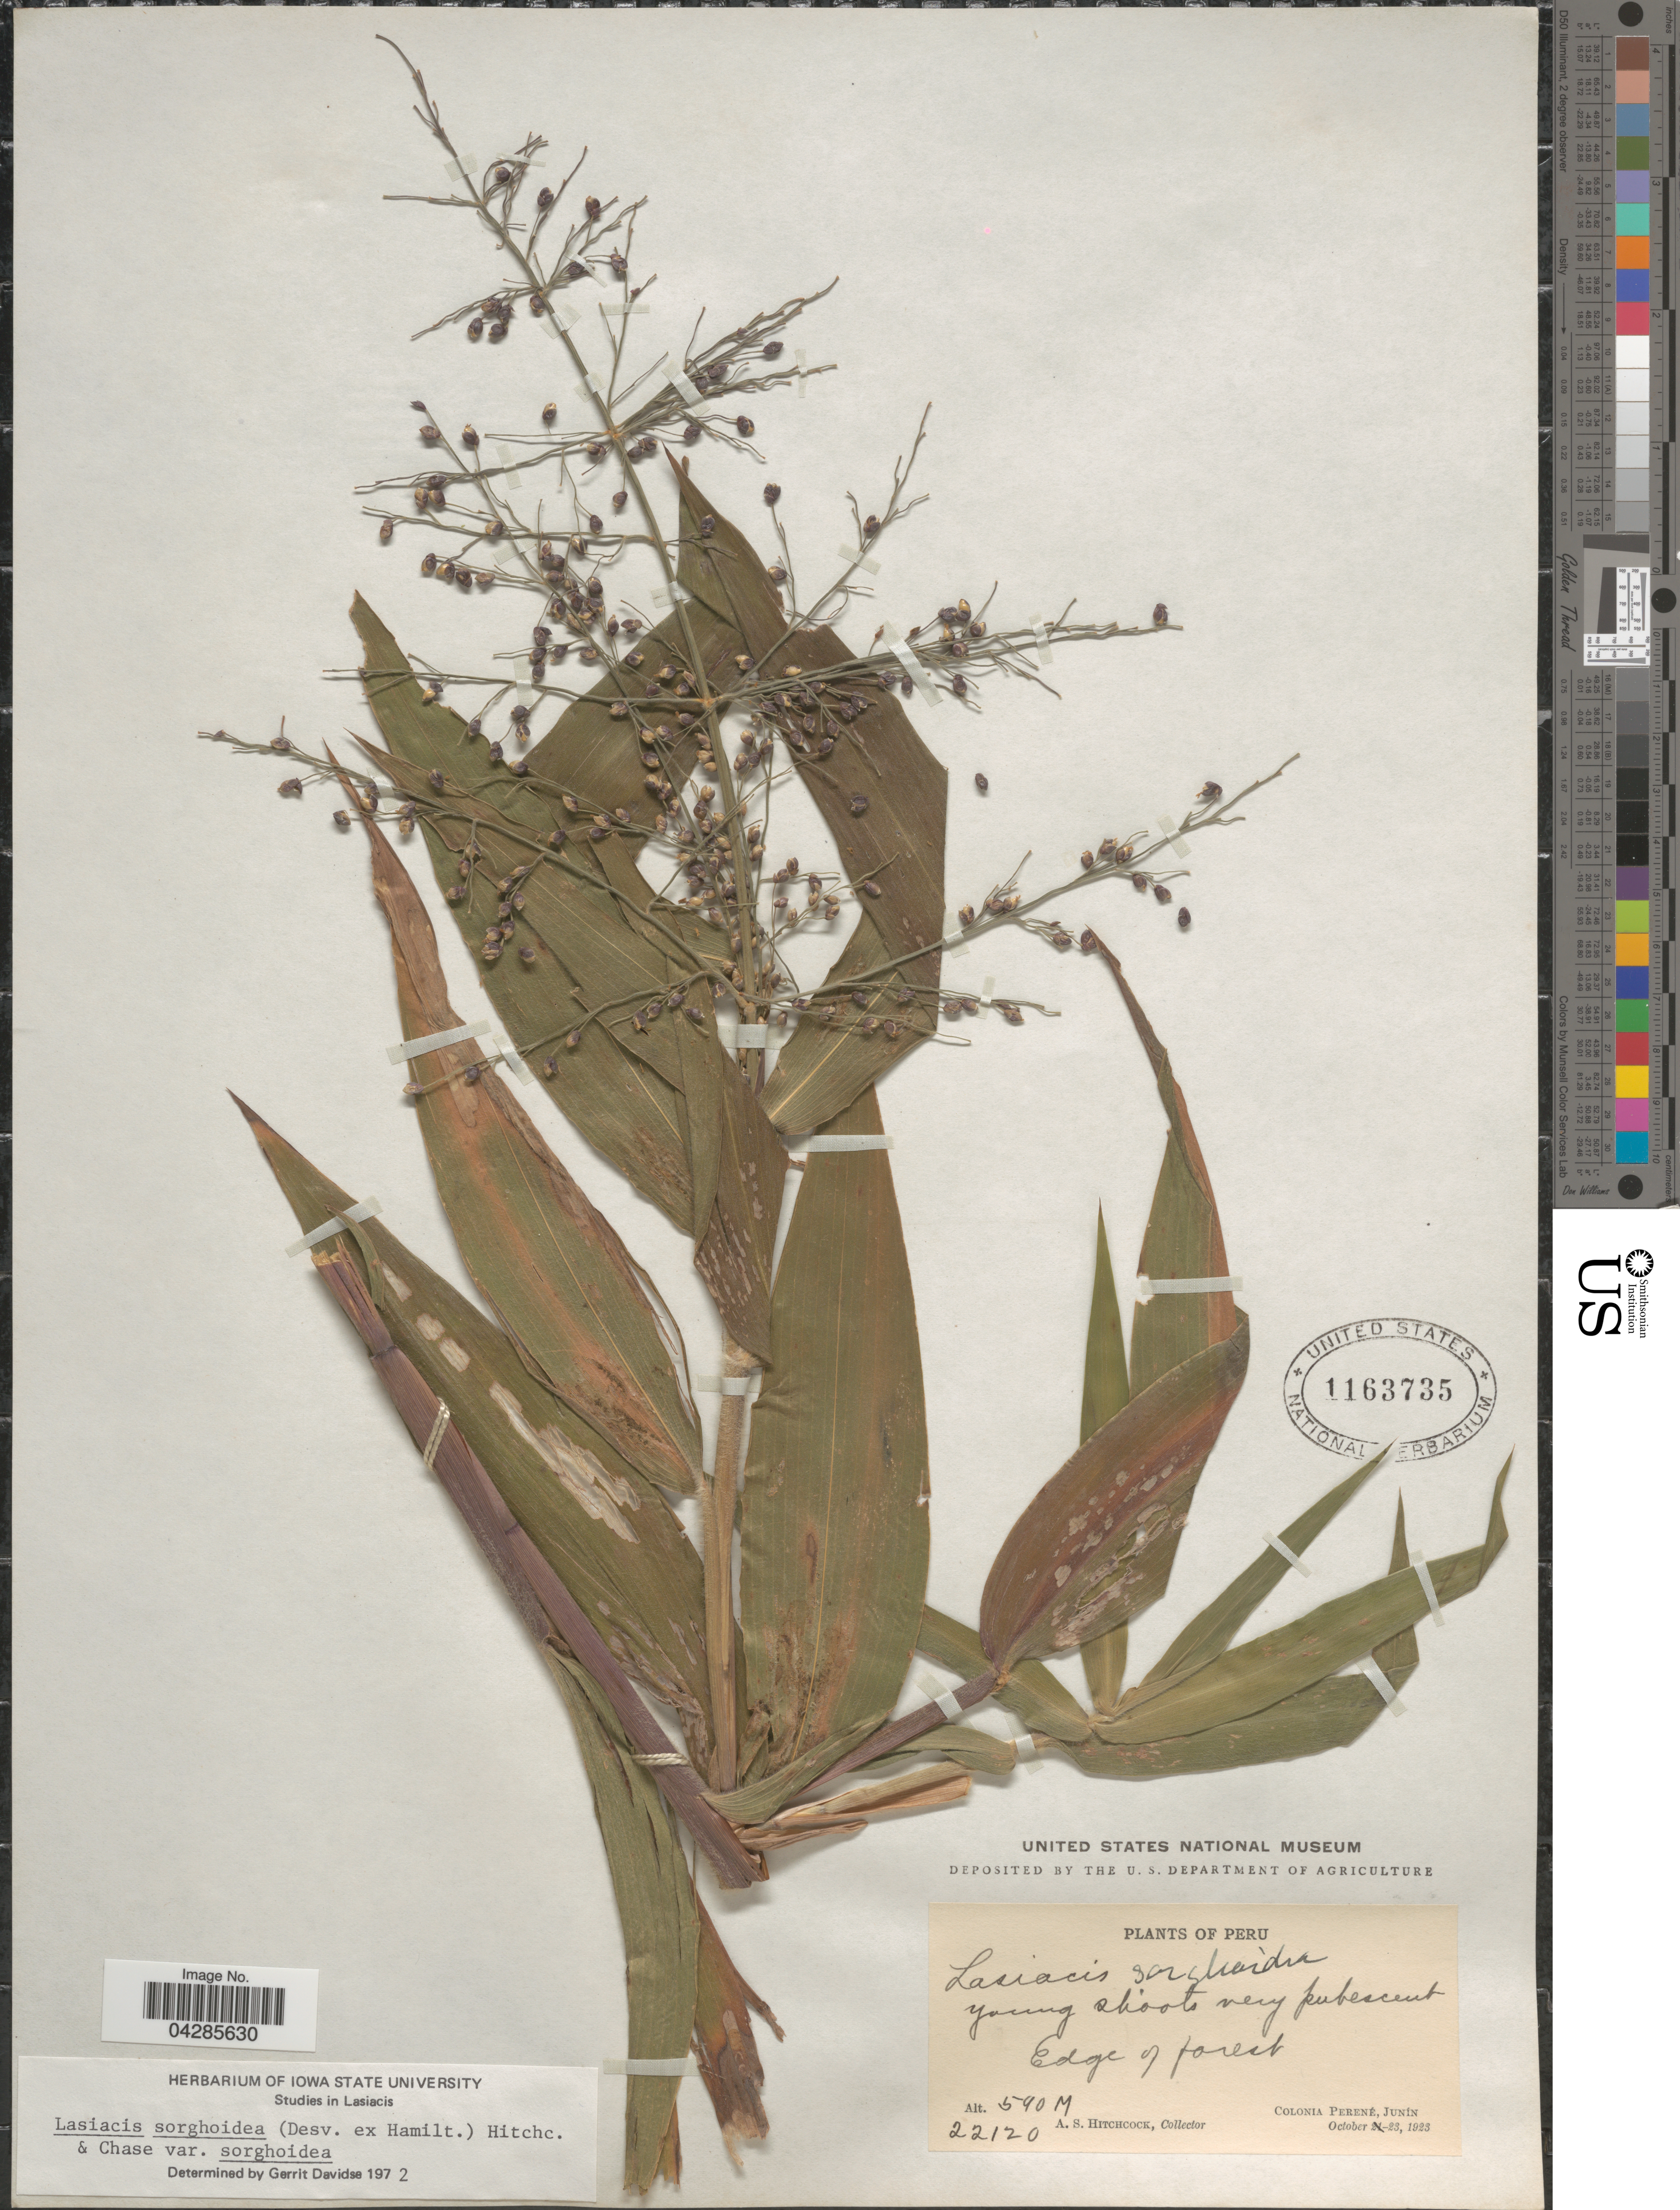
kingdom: Plantae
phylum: Tracheophyta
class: Liliopsida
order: Poales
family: Poaceae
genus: Lasiacis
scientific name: Lasiacis sorghoidea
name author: (Desv. ex Ham.) Hitchc. & Chase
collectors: A. S. Hitchcock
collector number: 22120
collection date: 1923-10-23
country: Peru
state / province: Junín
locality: Colonia Perené.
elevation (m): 590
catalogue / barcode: US 1163735